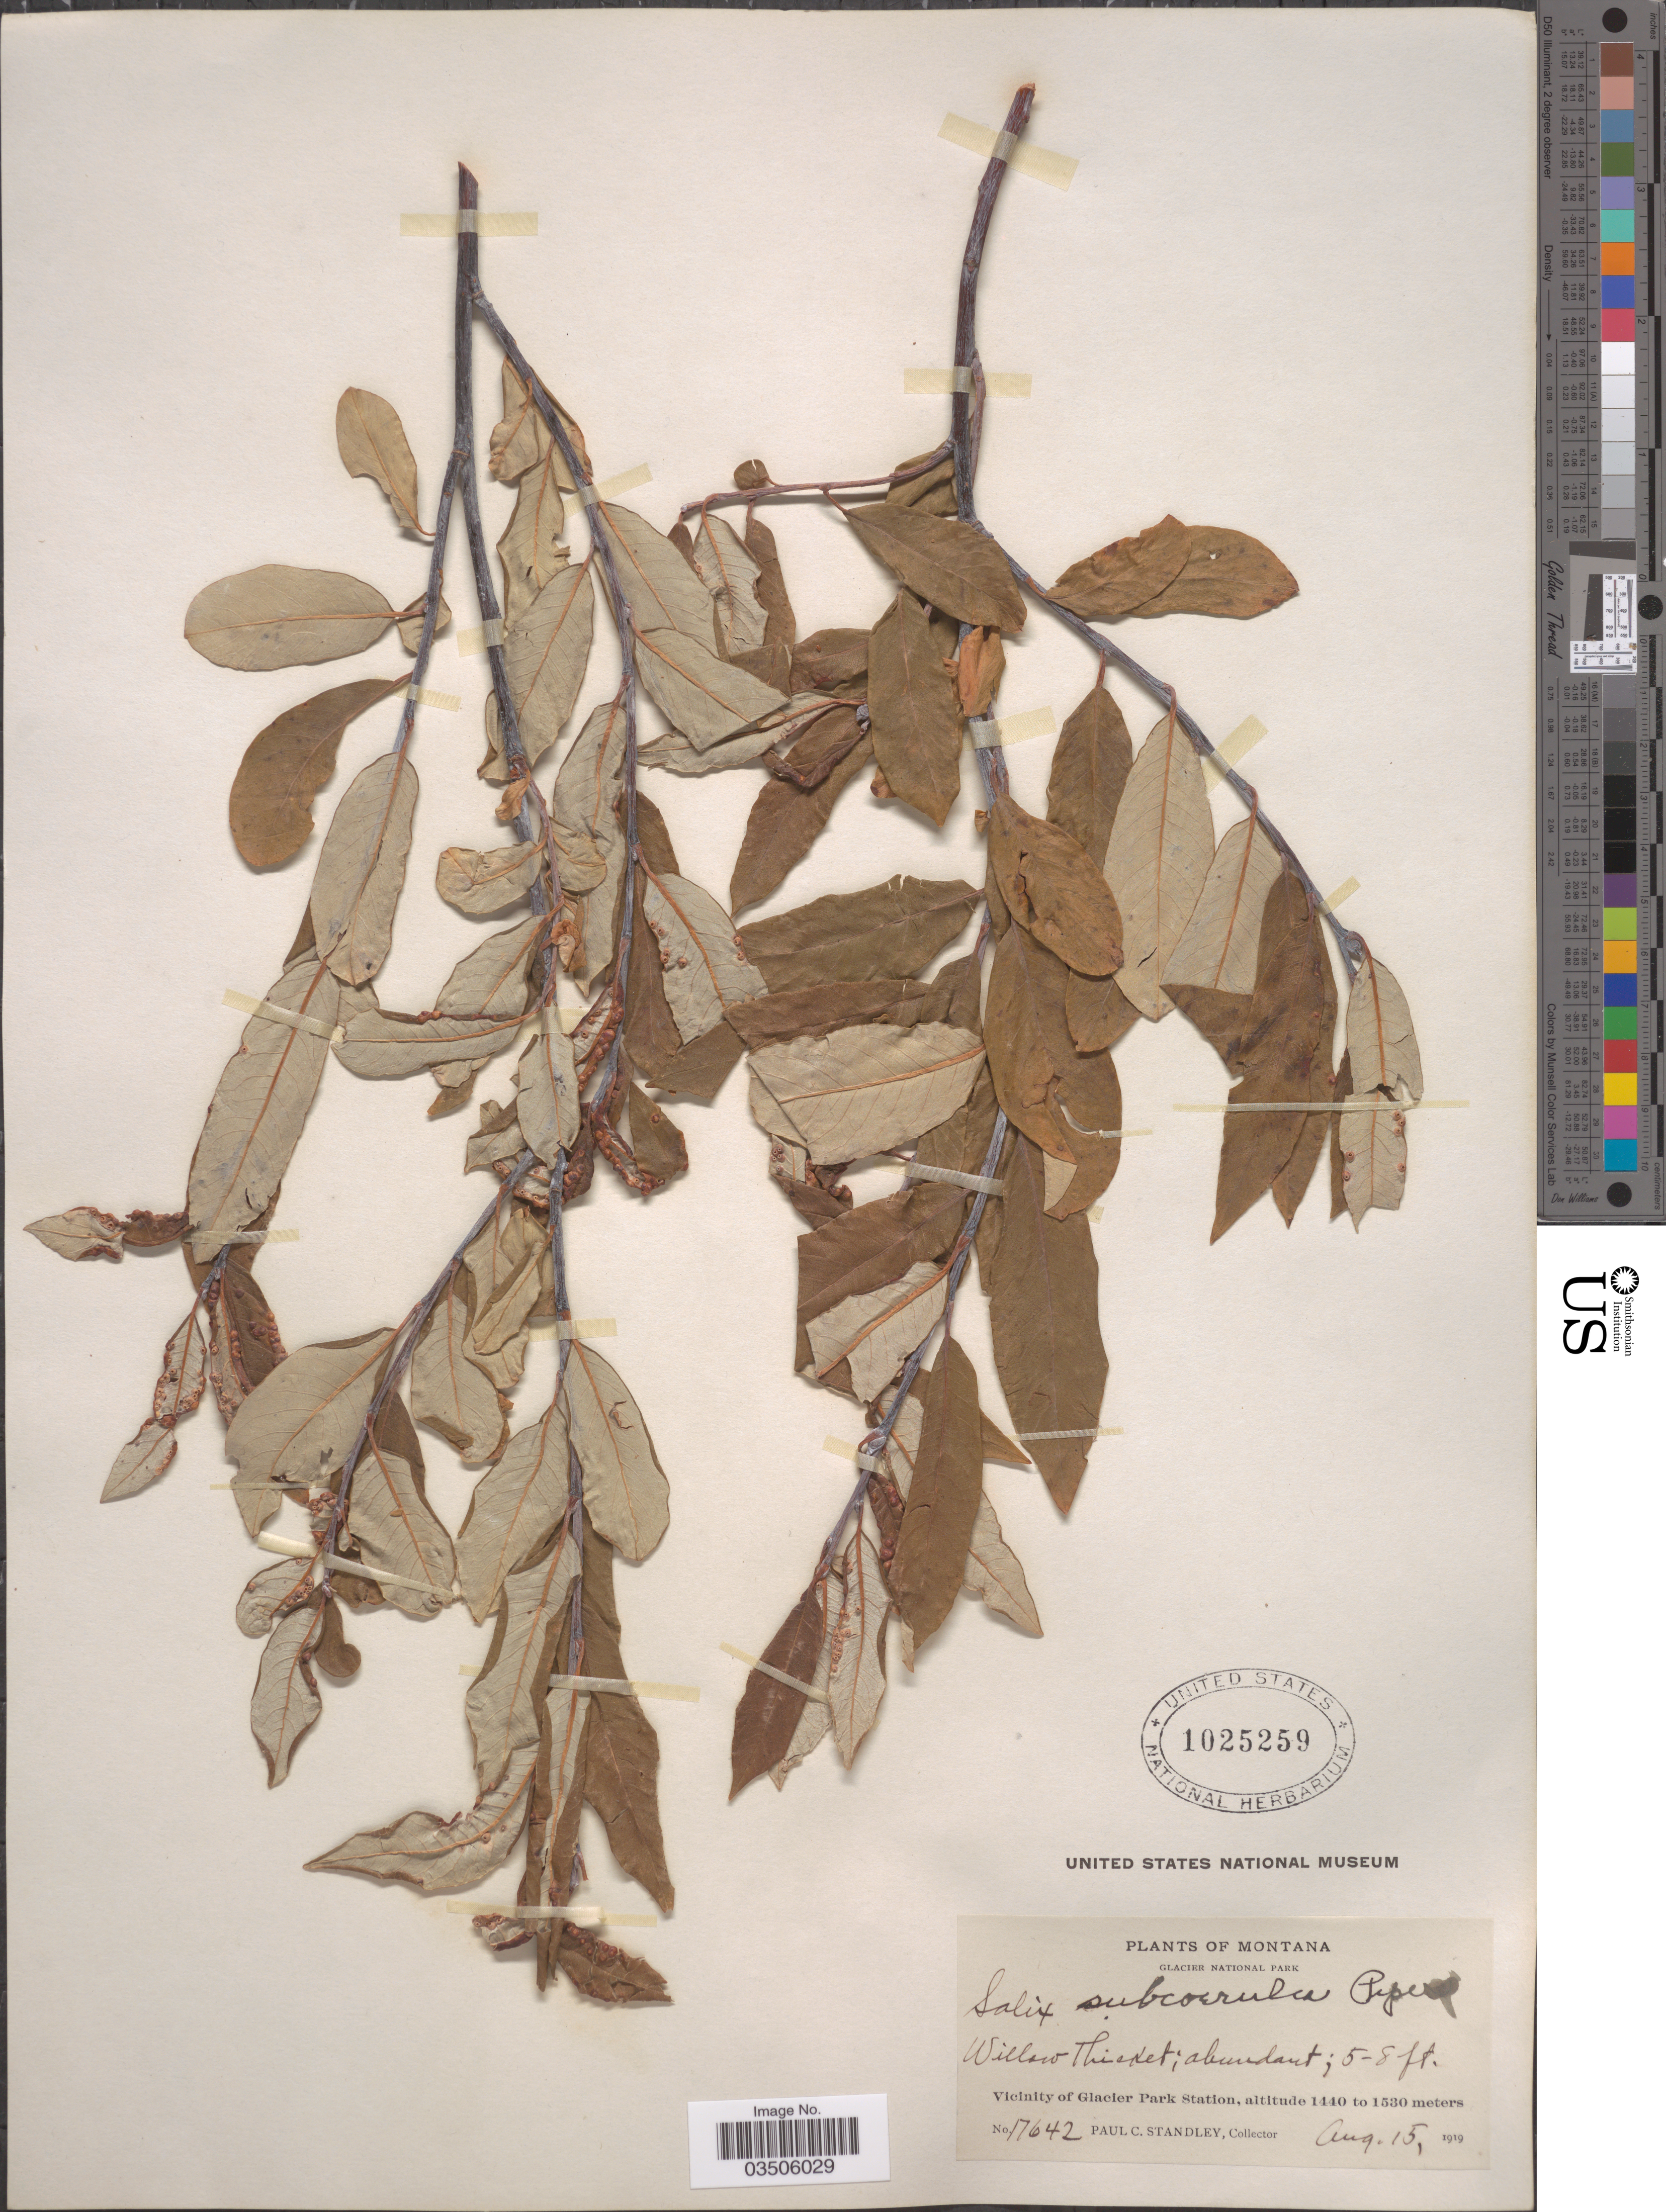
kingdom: Plantae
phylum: Tracheophyta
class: Magnoliopsida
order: Malpighiales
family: Salicaceae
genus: Salix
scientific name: Salix subcoerulea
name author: Piper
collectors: P. C. Standley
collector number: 17642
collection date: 1919-08-15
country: United States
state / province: Montana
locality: Glacier National Park. Vicinity of Glacier Park Station.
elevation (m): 1440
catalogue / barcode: US 1025259